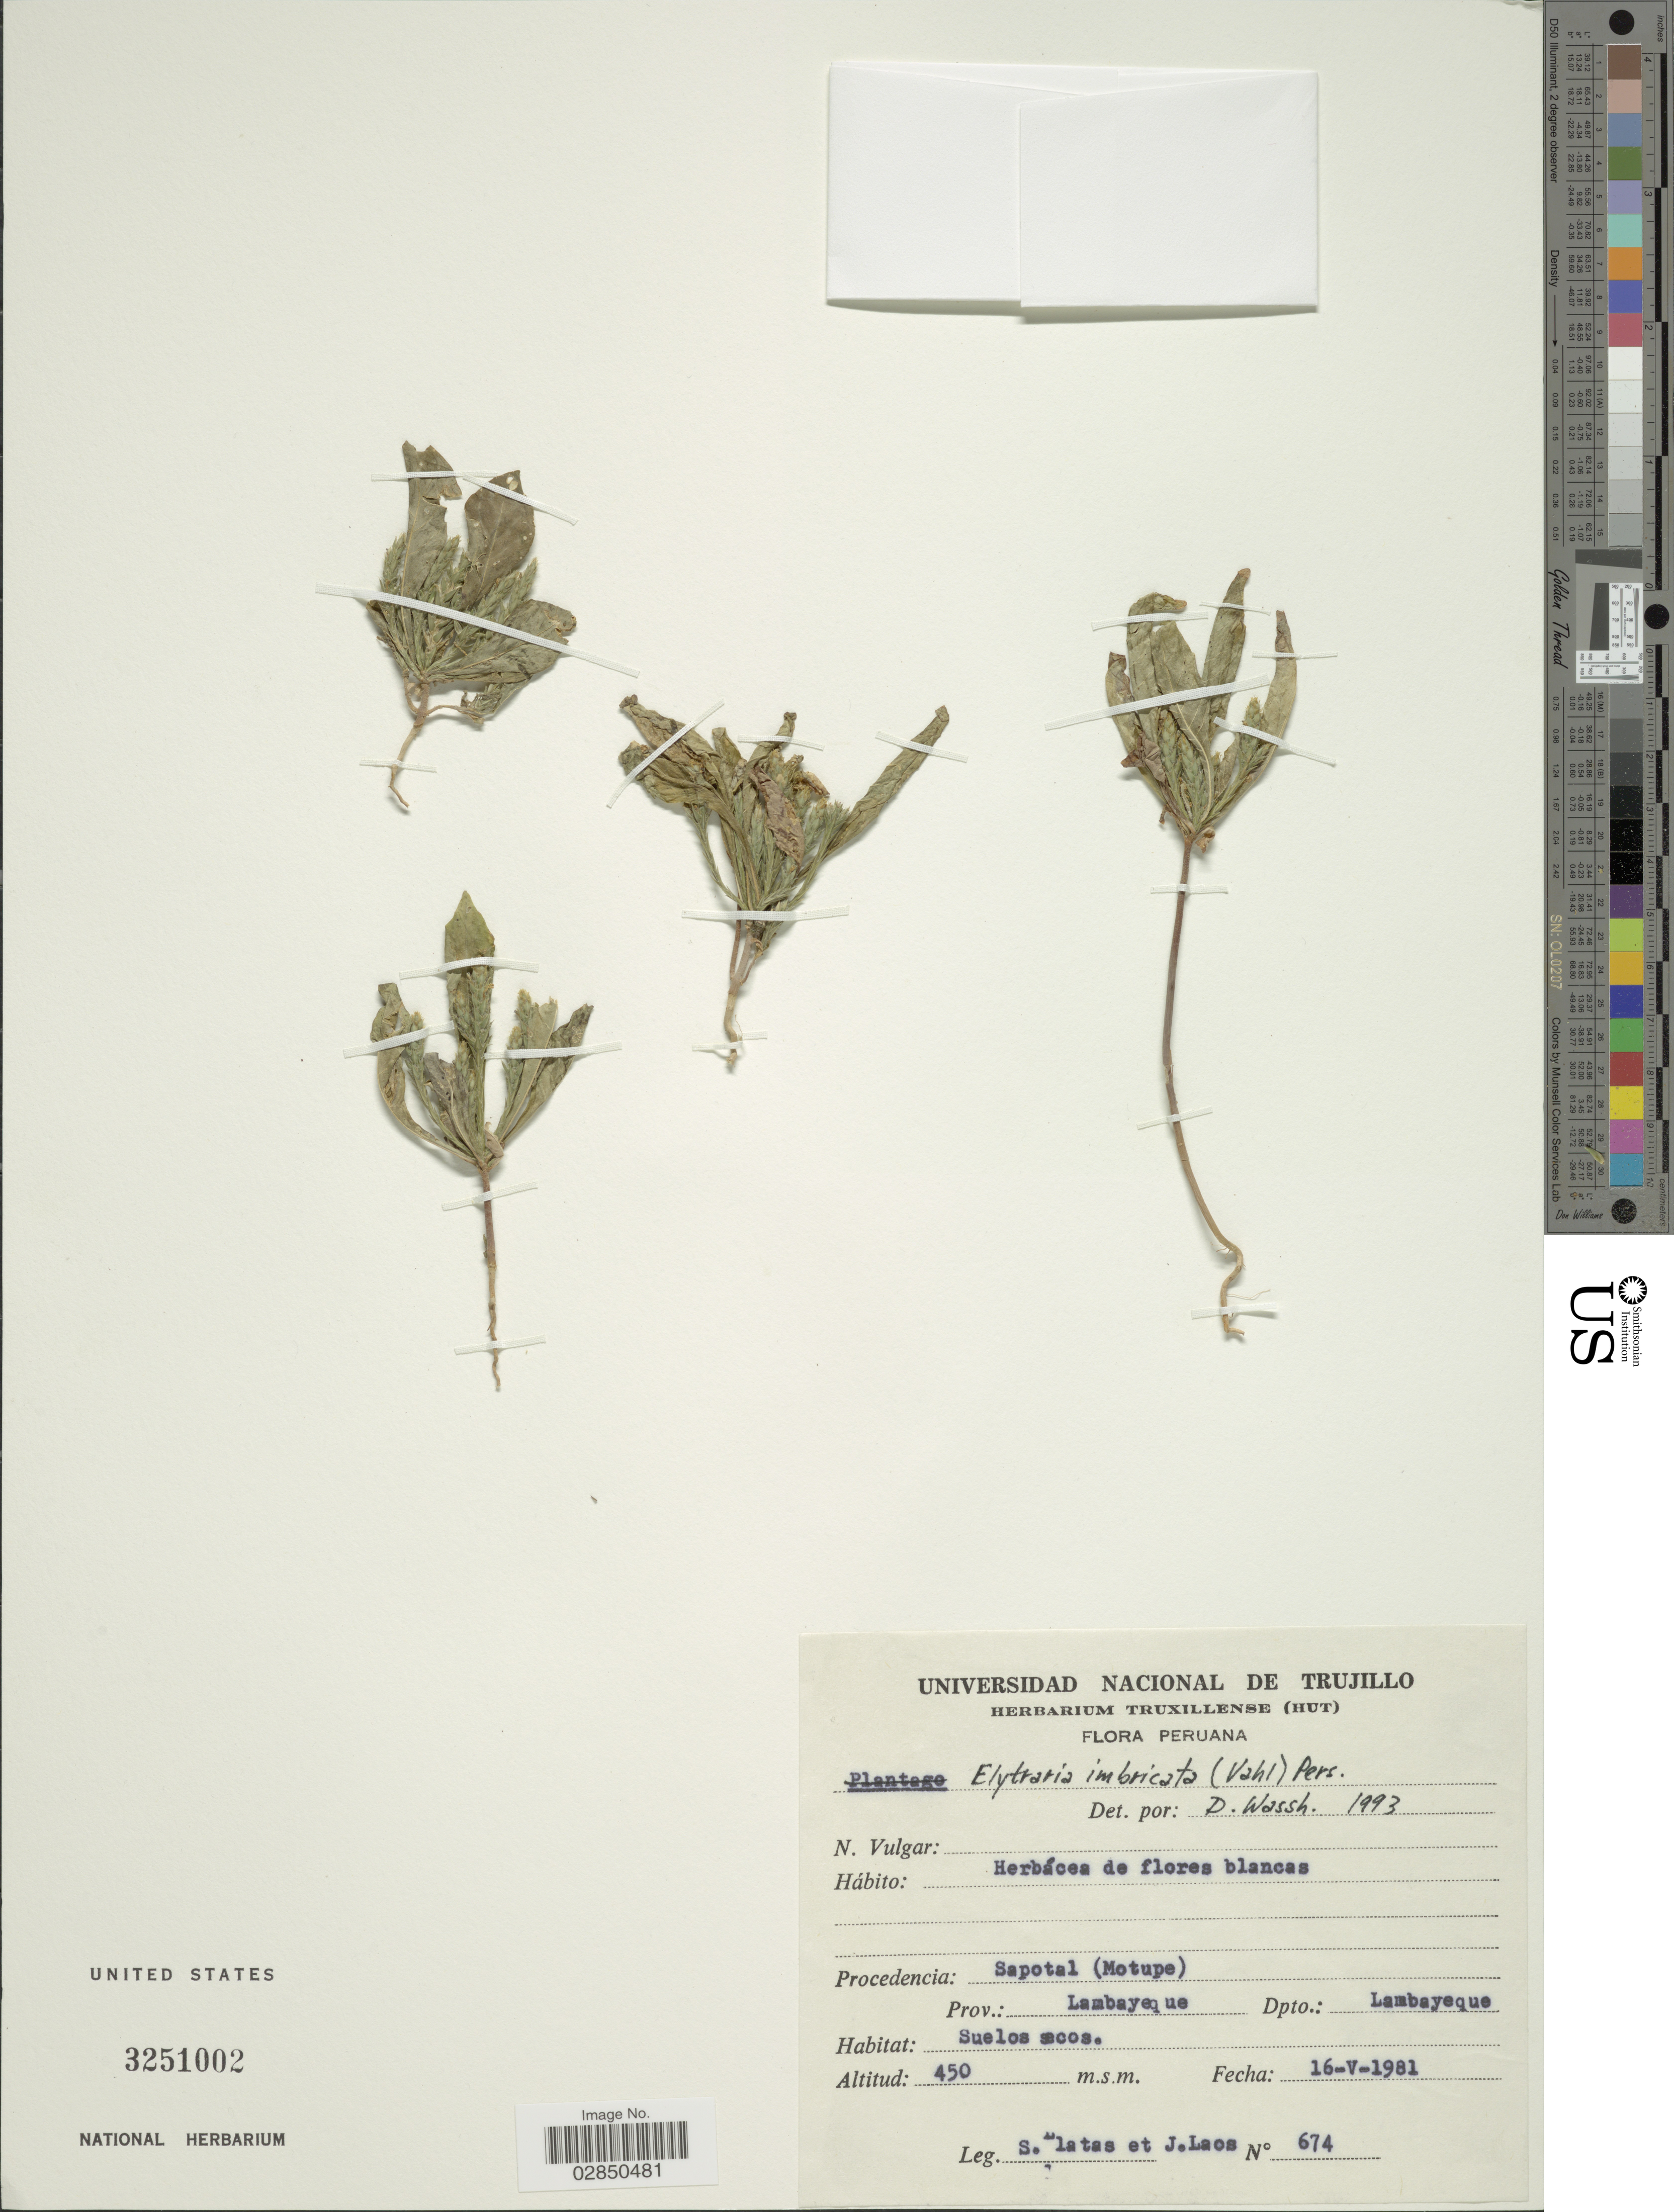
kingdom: Plantae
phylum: Tracheophyta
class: Magnoliopsida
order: Lamiales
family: Acanthaceae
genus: Elytraria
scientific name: Elytraria imbricata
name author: (Vahl) Pers.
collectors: S. Llatas Quiroz & J. Laos S.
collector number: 674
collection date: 1981-05-16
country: Peru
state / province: Lambayeque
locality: Procedencia: Sapotal (Motupe). Prov.: Lambayeque. Dpto.: Lambayeque.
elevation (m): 450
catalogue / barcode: US 3251002